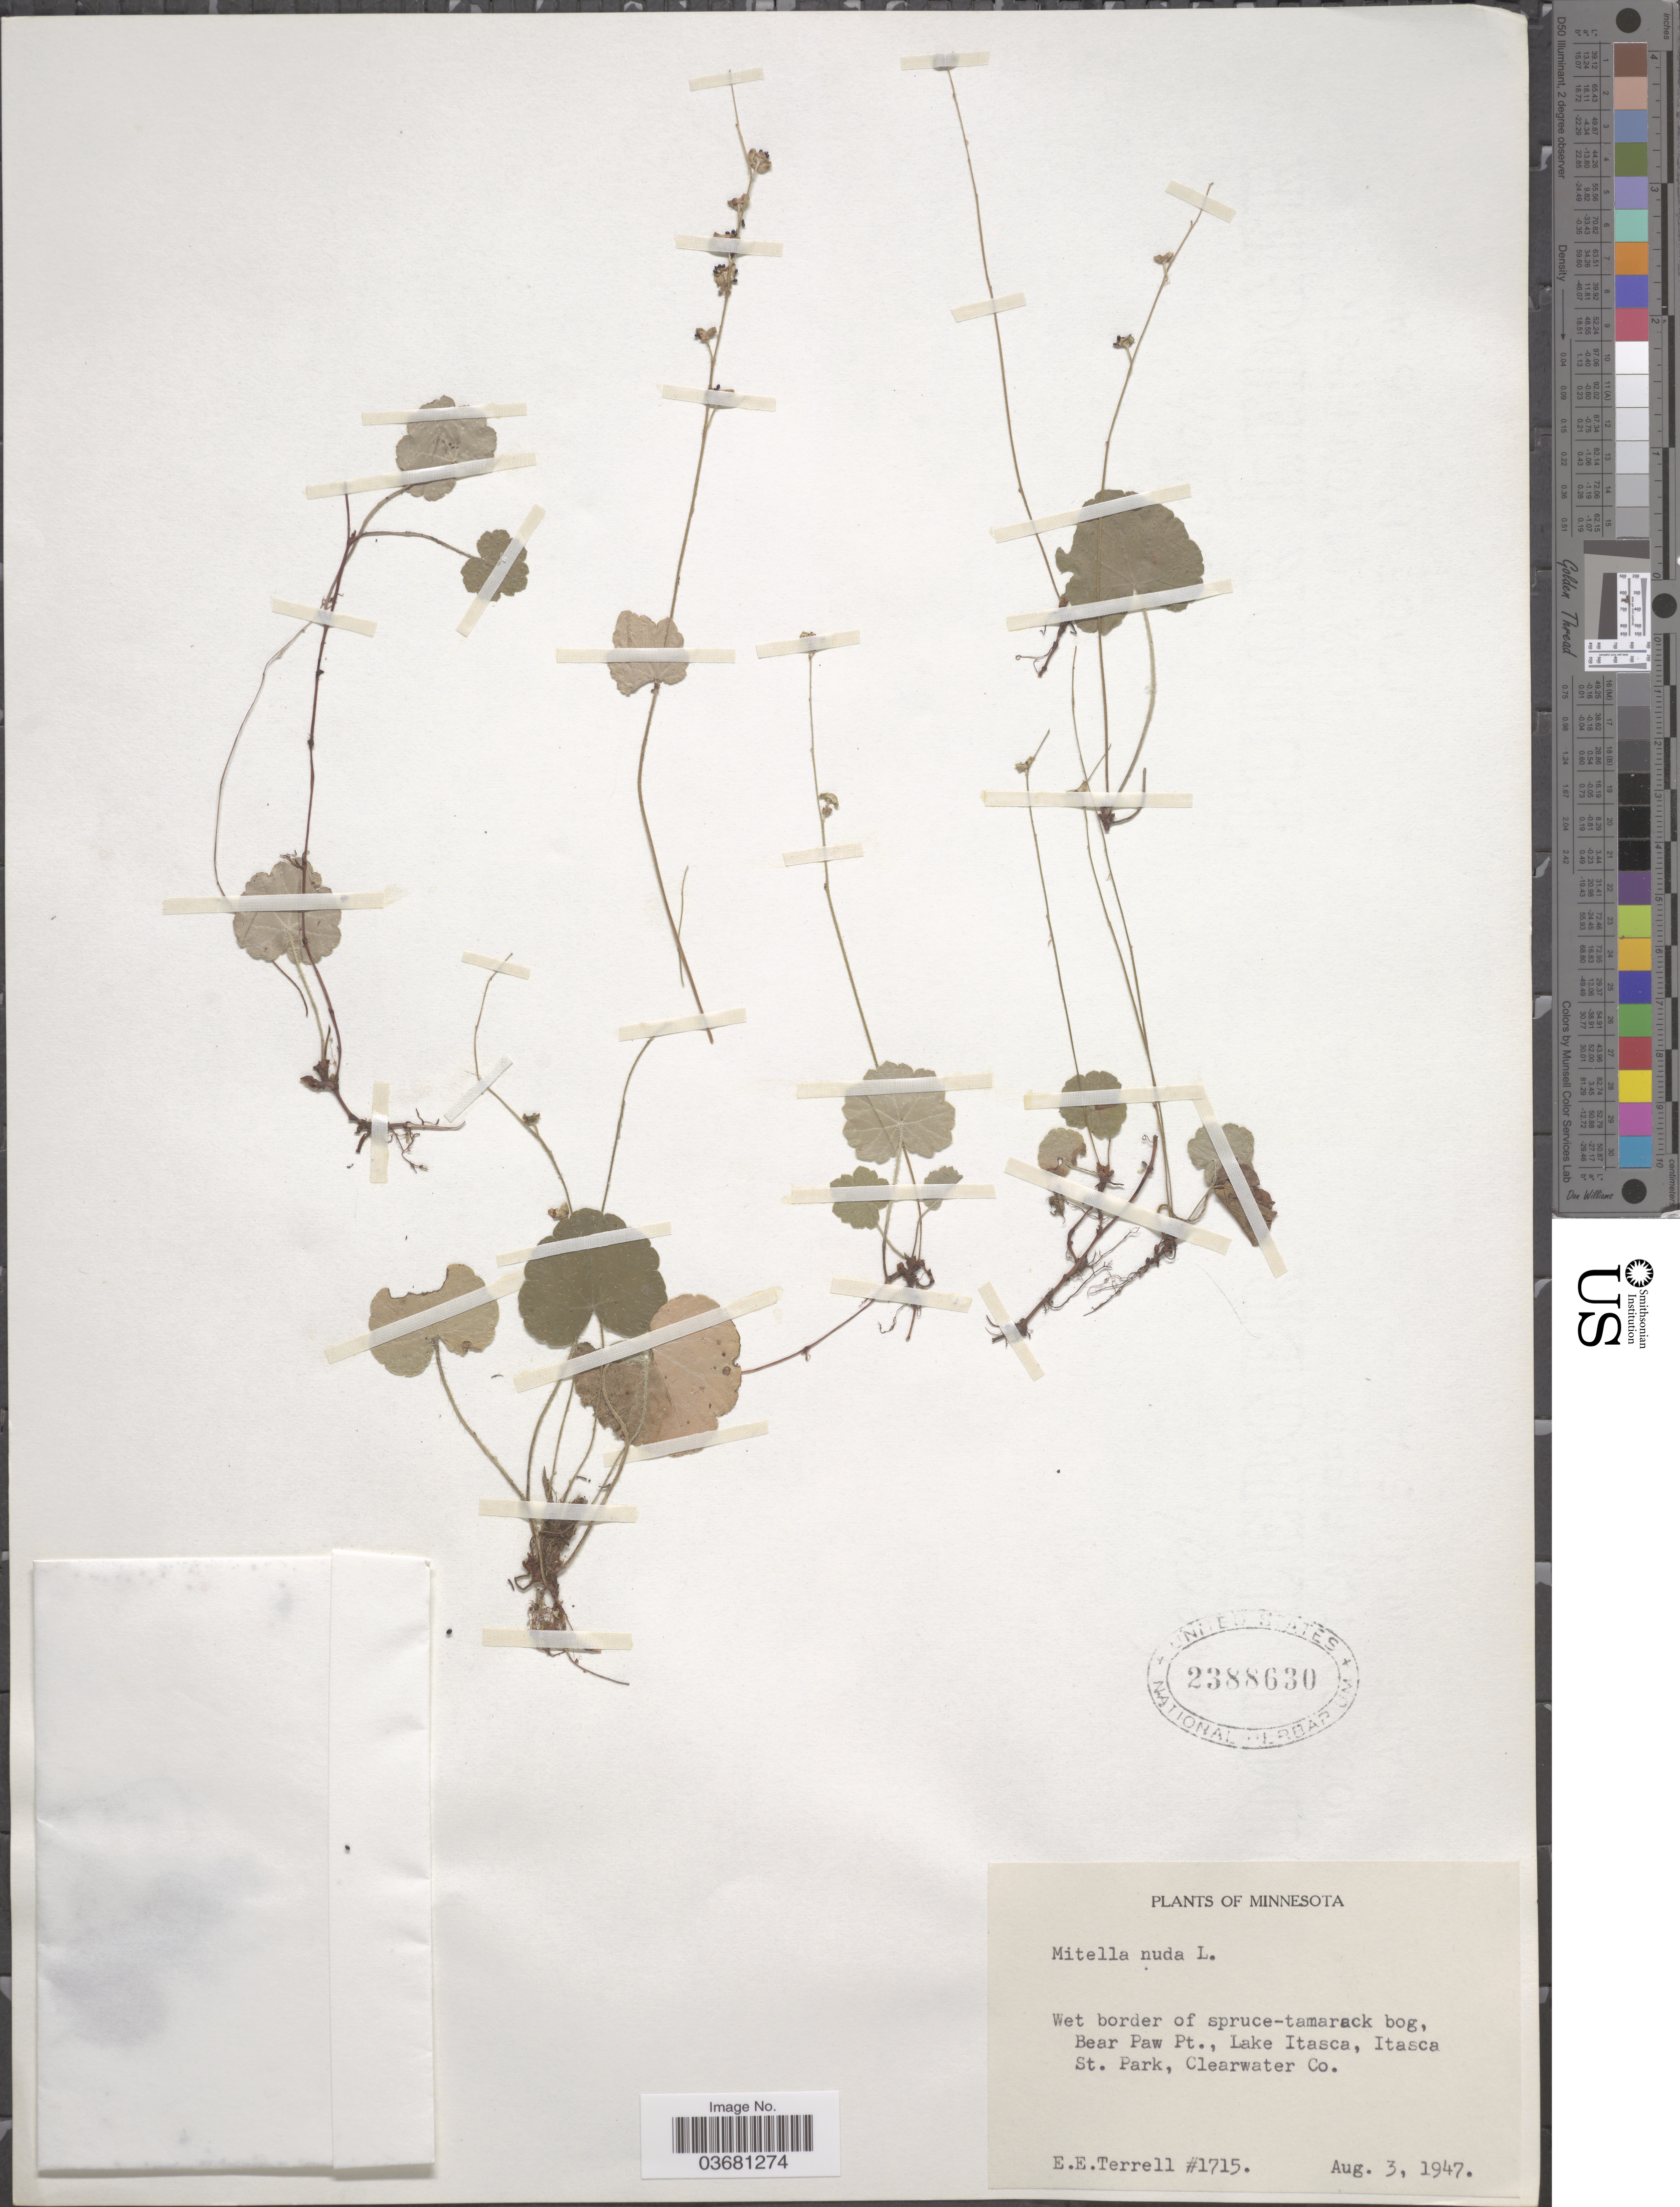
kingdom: Plantae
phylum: Tracheophyta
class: Magnoliopsida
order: Saxifragales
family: Saxifragaceae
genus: Mitella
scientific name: Mitella nuda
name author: L.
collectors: E. E. Terrell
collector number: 1715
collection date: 1947-08-03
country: United States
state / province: Minnesota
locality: Bear Paw Pt., Lake Itasca, Itasca. St. Park, Clearwater Co.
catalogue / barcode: US 2388630